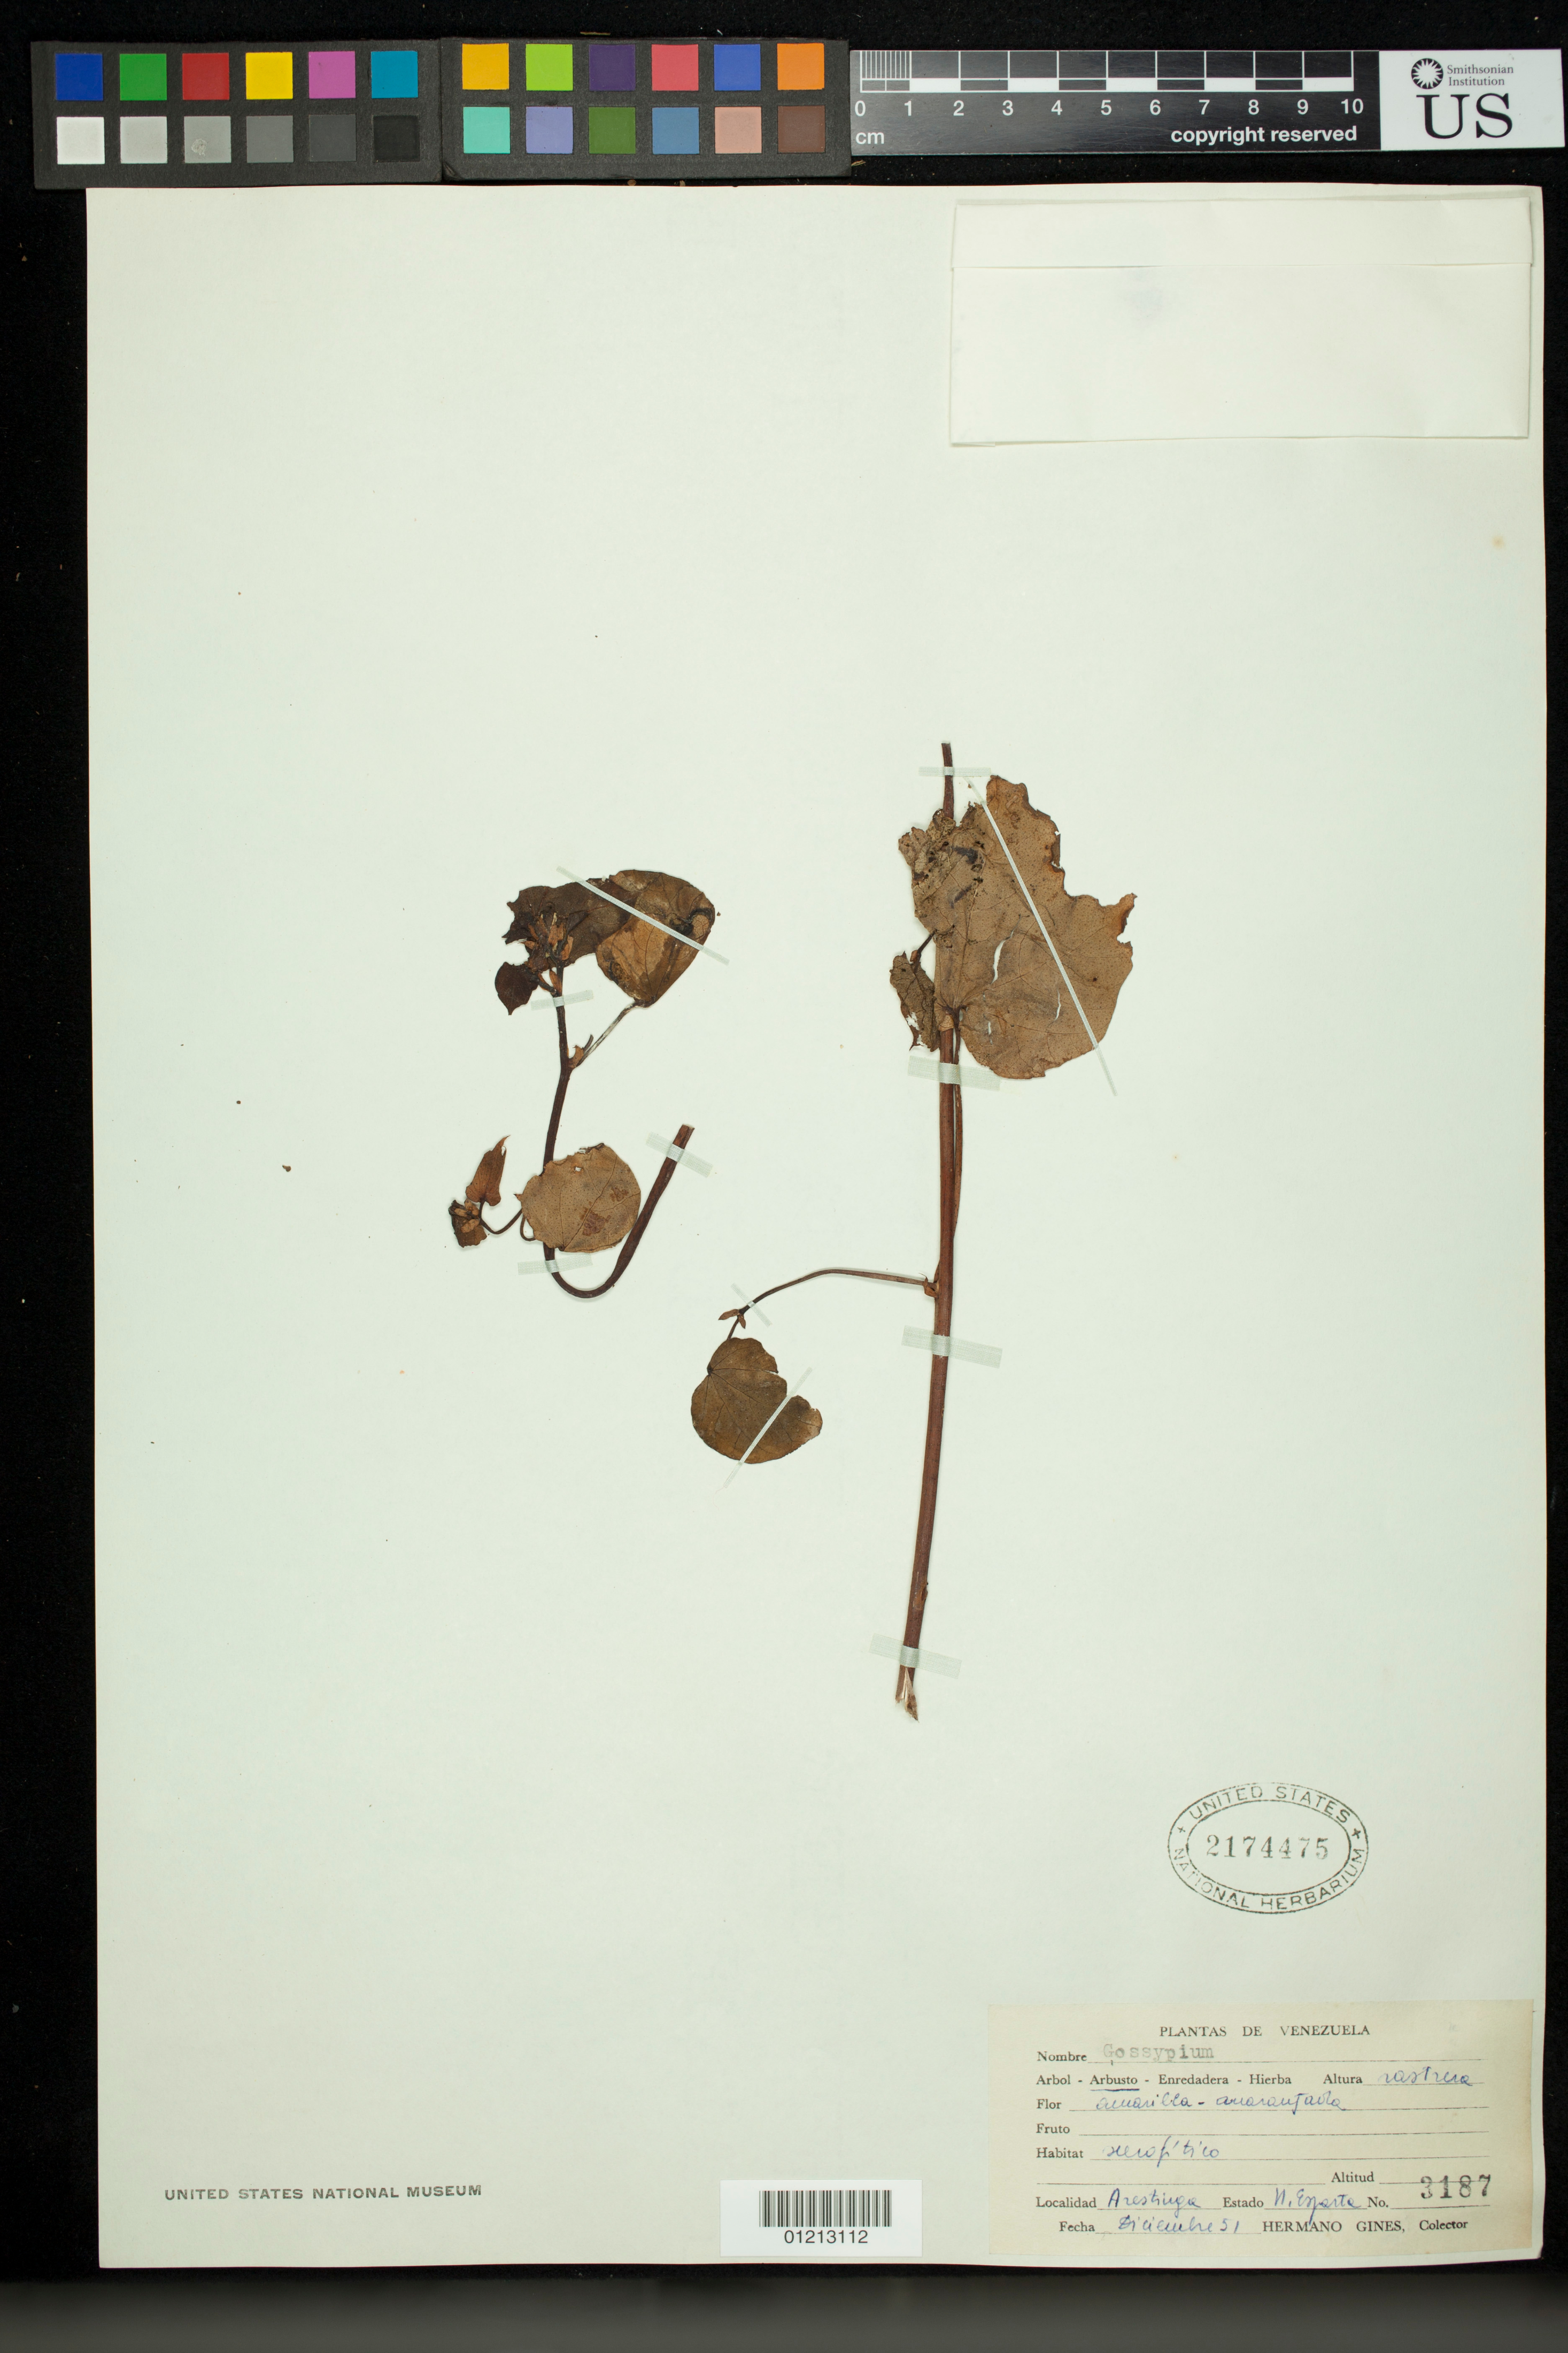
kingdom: Plantae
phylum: Tracheophyta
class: Magnoliopsida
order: Malvales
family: Malvaceae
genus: Gossypium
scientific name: Gossypium vitifolium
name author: Lam.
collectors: H. Gines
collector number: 3187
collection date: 1951-12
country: Venezuela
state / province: Nueva Esparta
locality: Arestinga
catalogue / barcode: US 2174475